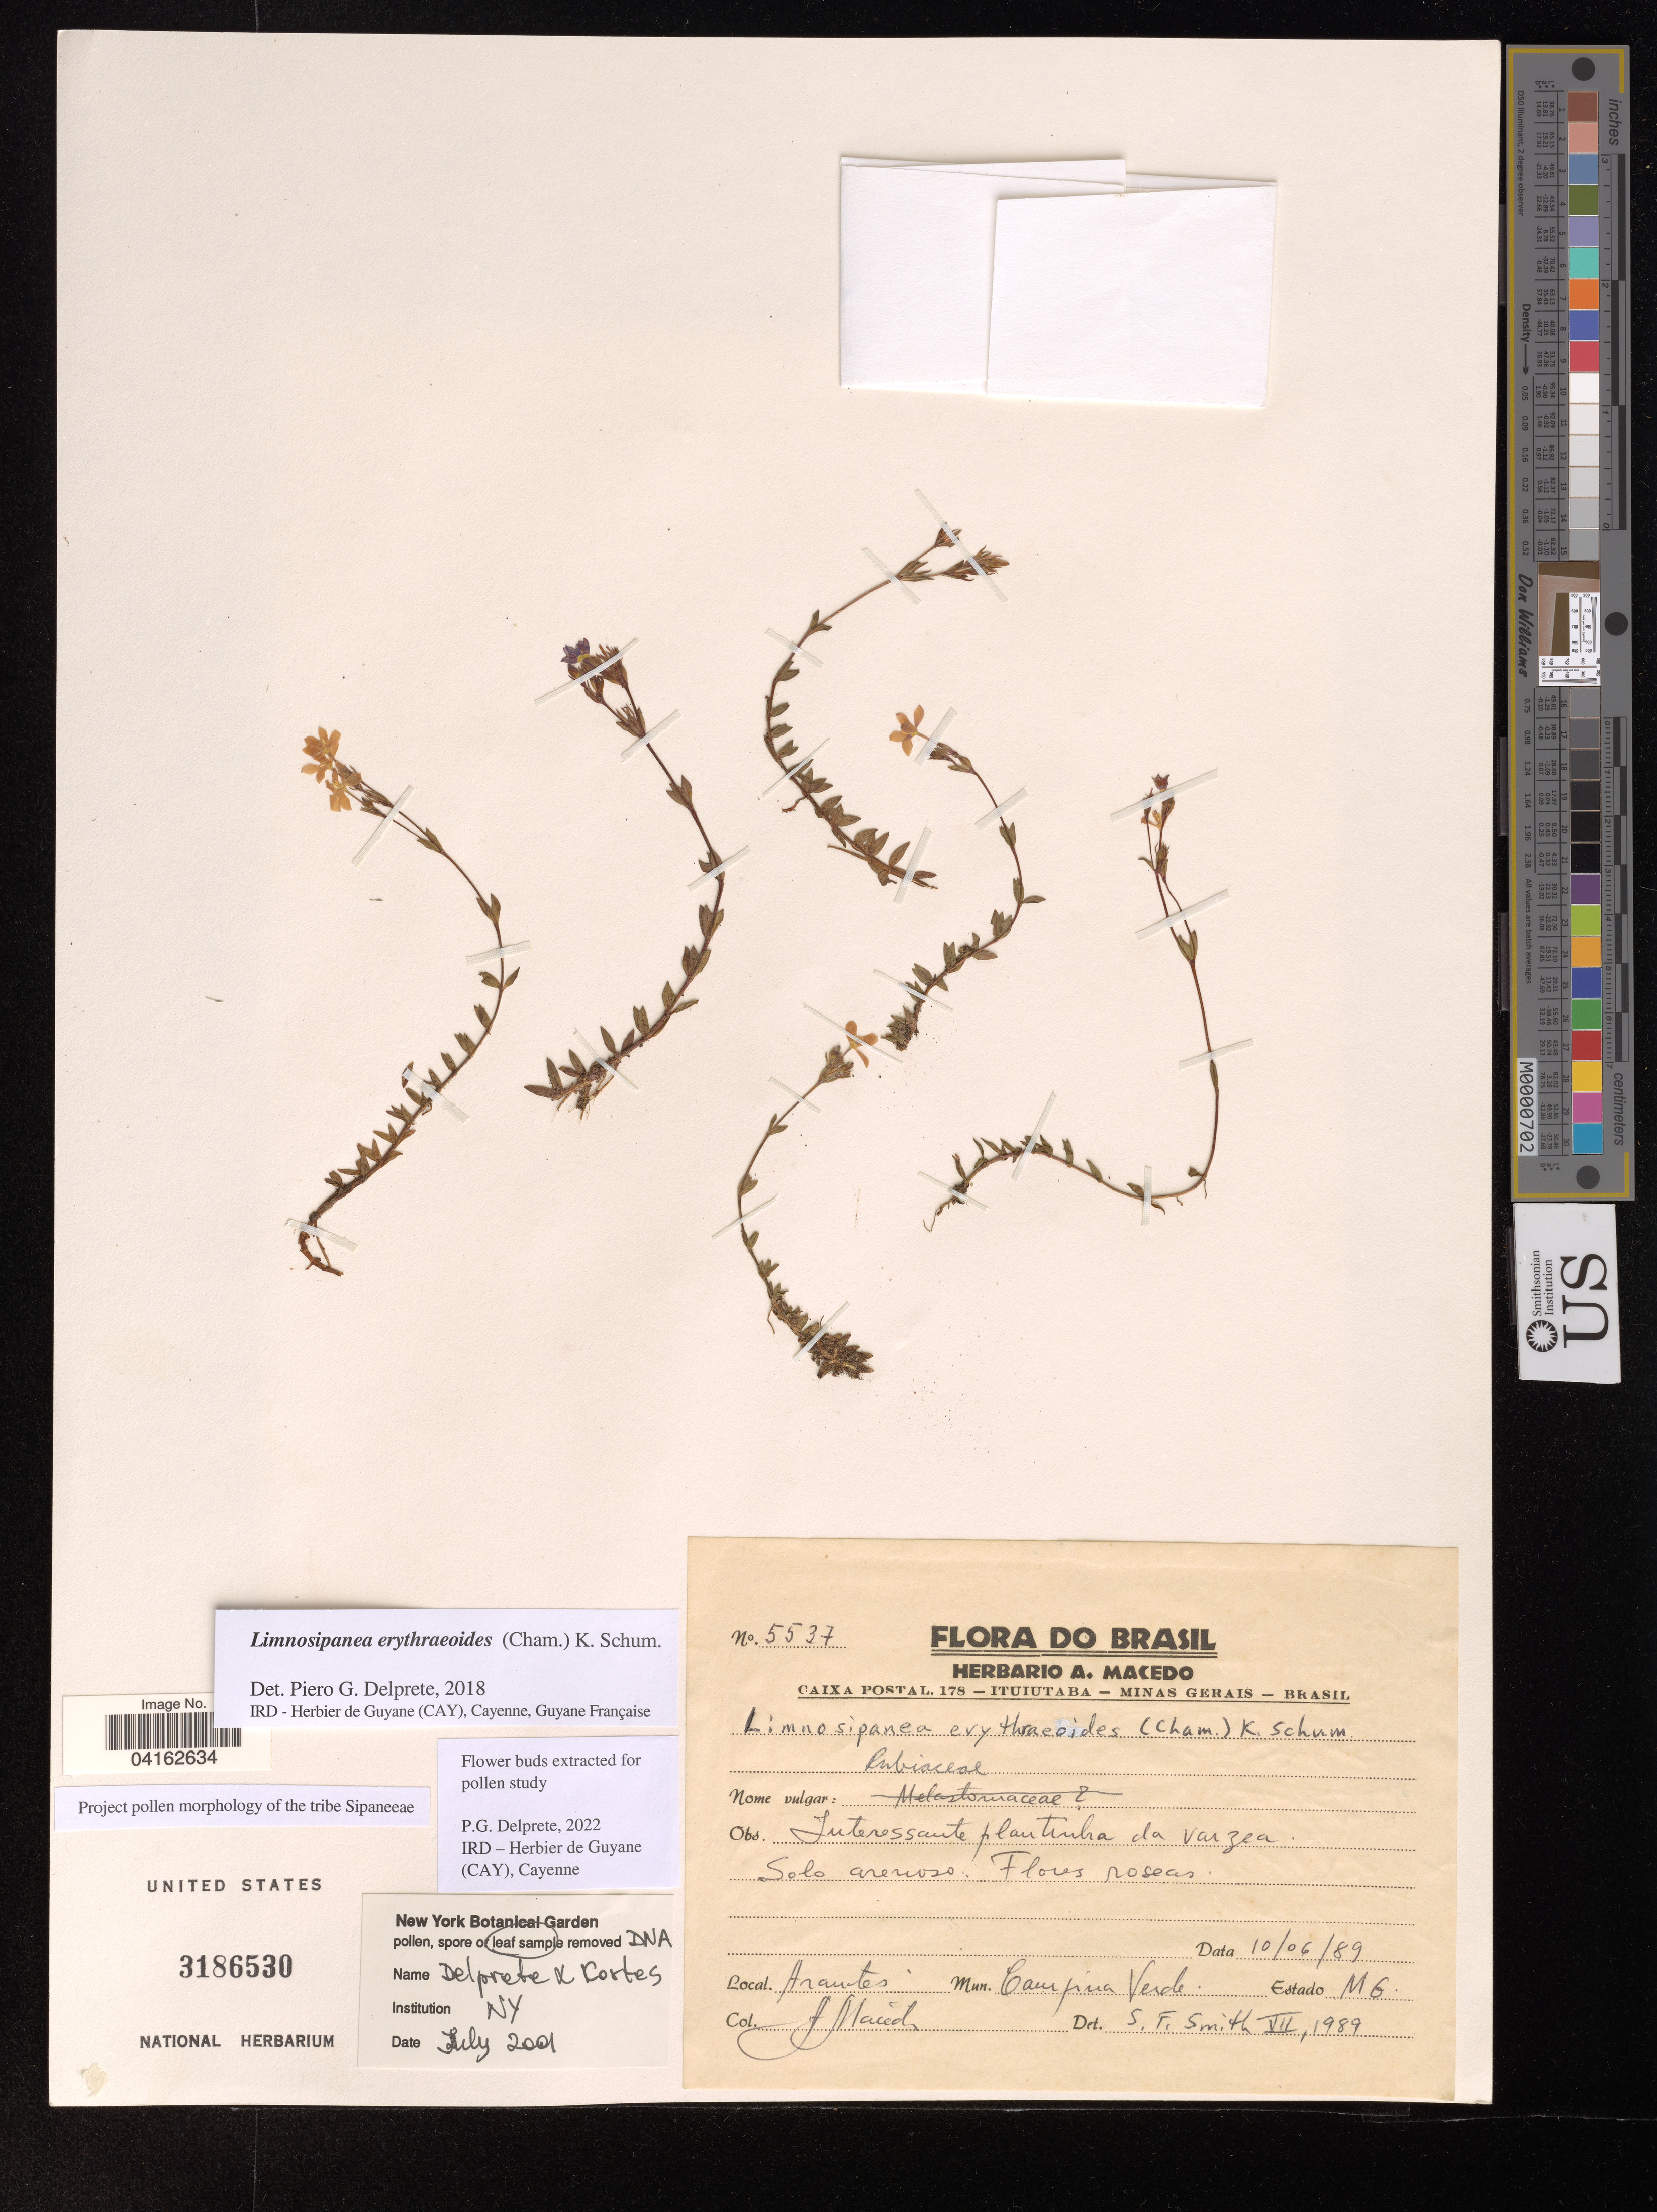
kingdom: Plantae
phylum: Tracheophyta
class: Magnoliopsida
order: Gentianales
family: Rubiaceae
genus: Limnosipanea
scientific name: Limnosipanea erythraeoides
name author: (Cham.) K. Schum.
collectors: A. Macedo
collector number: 5537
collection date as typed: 10 6 89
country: Brazil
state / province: Minas Gerais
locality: Arantes*. Mun. Campina Verde.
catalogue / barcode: US 3186530